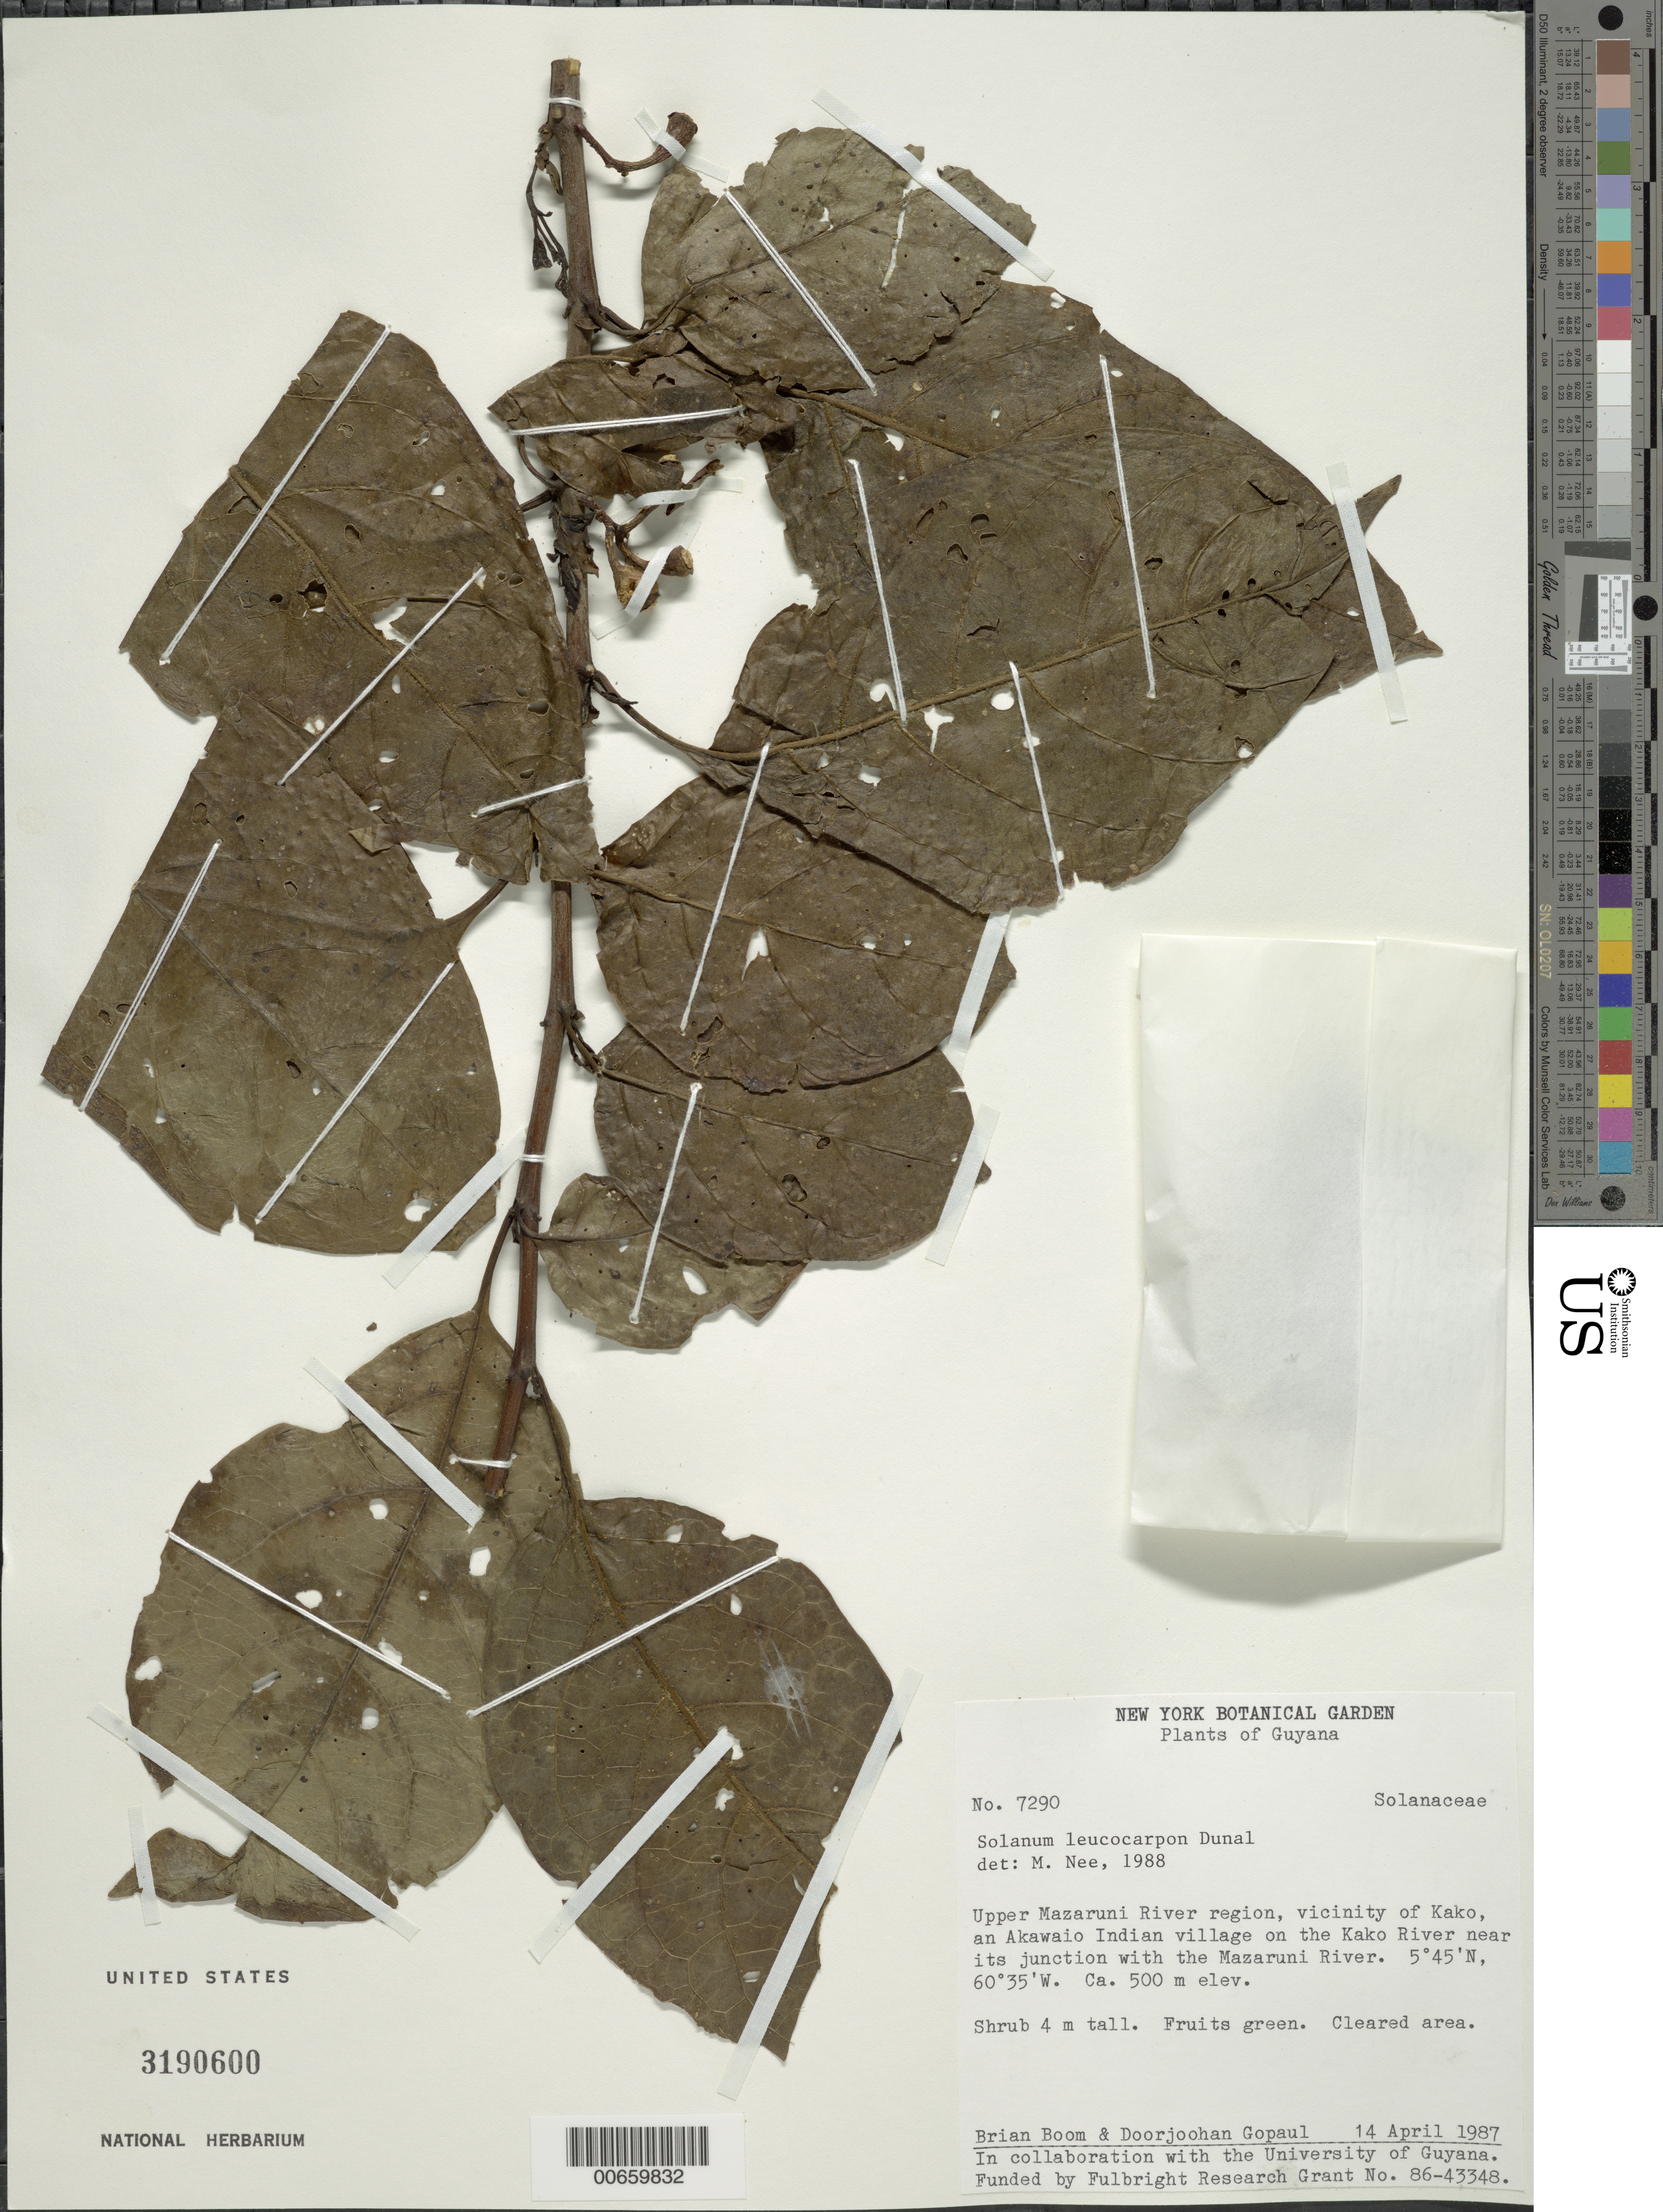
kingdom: Plantae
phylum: Tracheophyta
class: Magnoliopsida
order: Solanales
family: Solanaceae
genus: Solanum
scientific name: Solanum leucocarpon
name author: Dunal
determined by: Nee, Michael H.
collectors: B. M. Boom & D. Gopaul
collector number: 7290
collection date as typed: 4 Apr 1987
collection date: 1987-04-04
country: Guyana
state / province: Cuyuni-Mazaruni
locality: Kako Village vic., upper Mazaruni River region, on Kako R. near jct with Mazaruni R.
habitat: Cleared area.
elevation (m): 500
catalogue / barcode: US 3190600